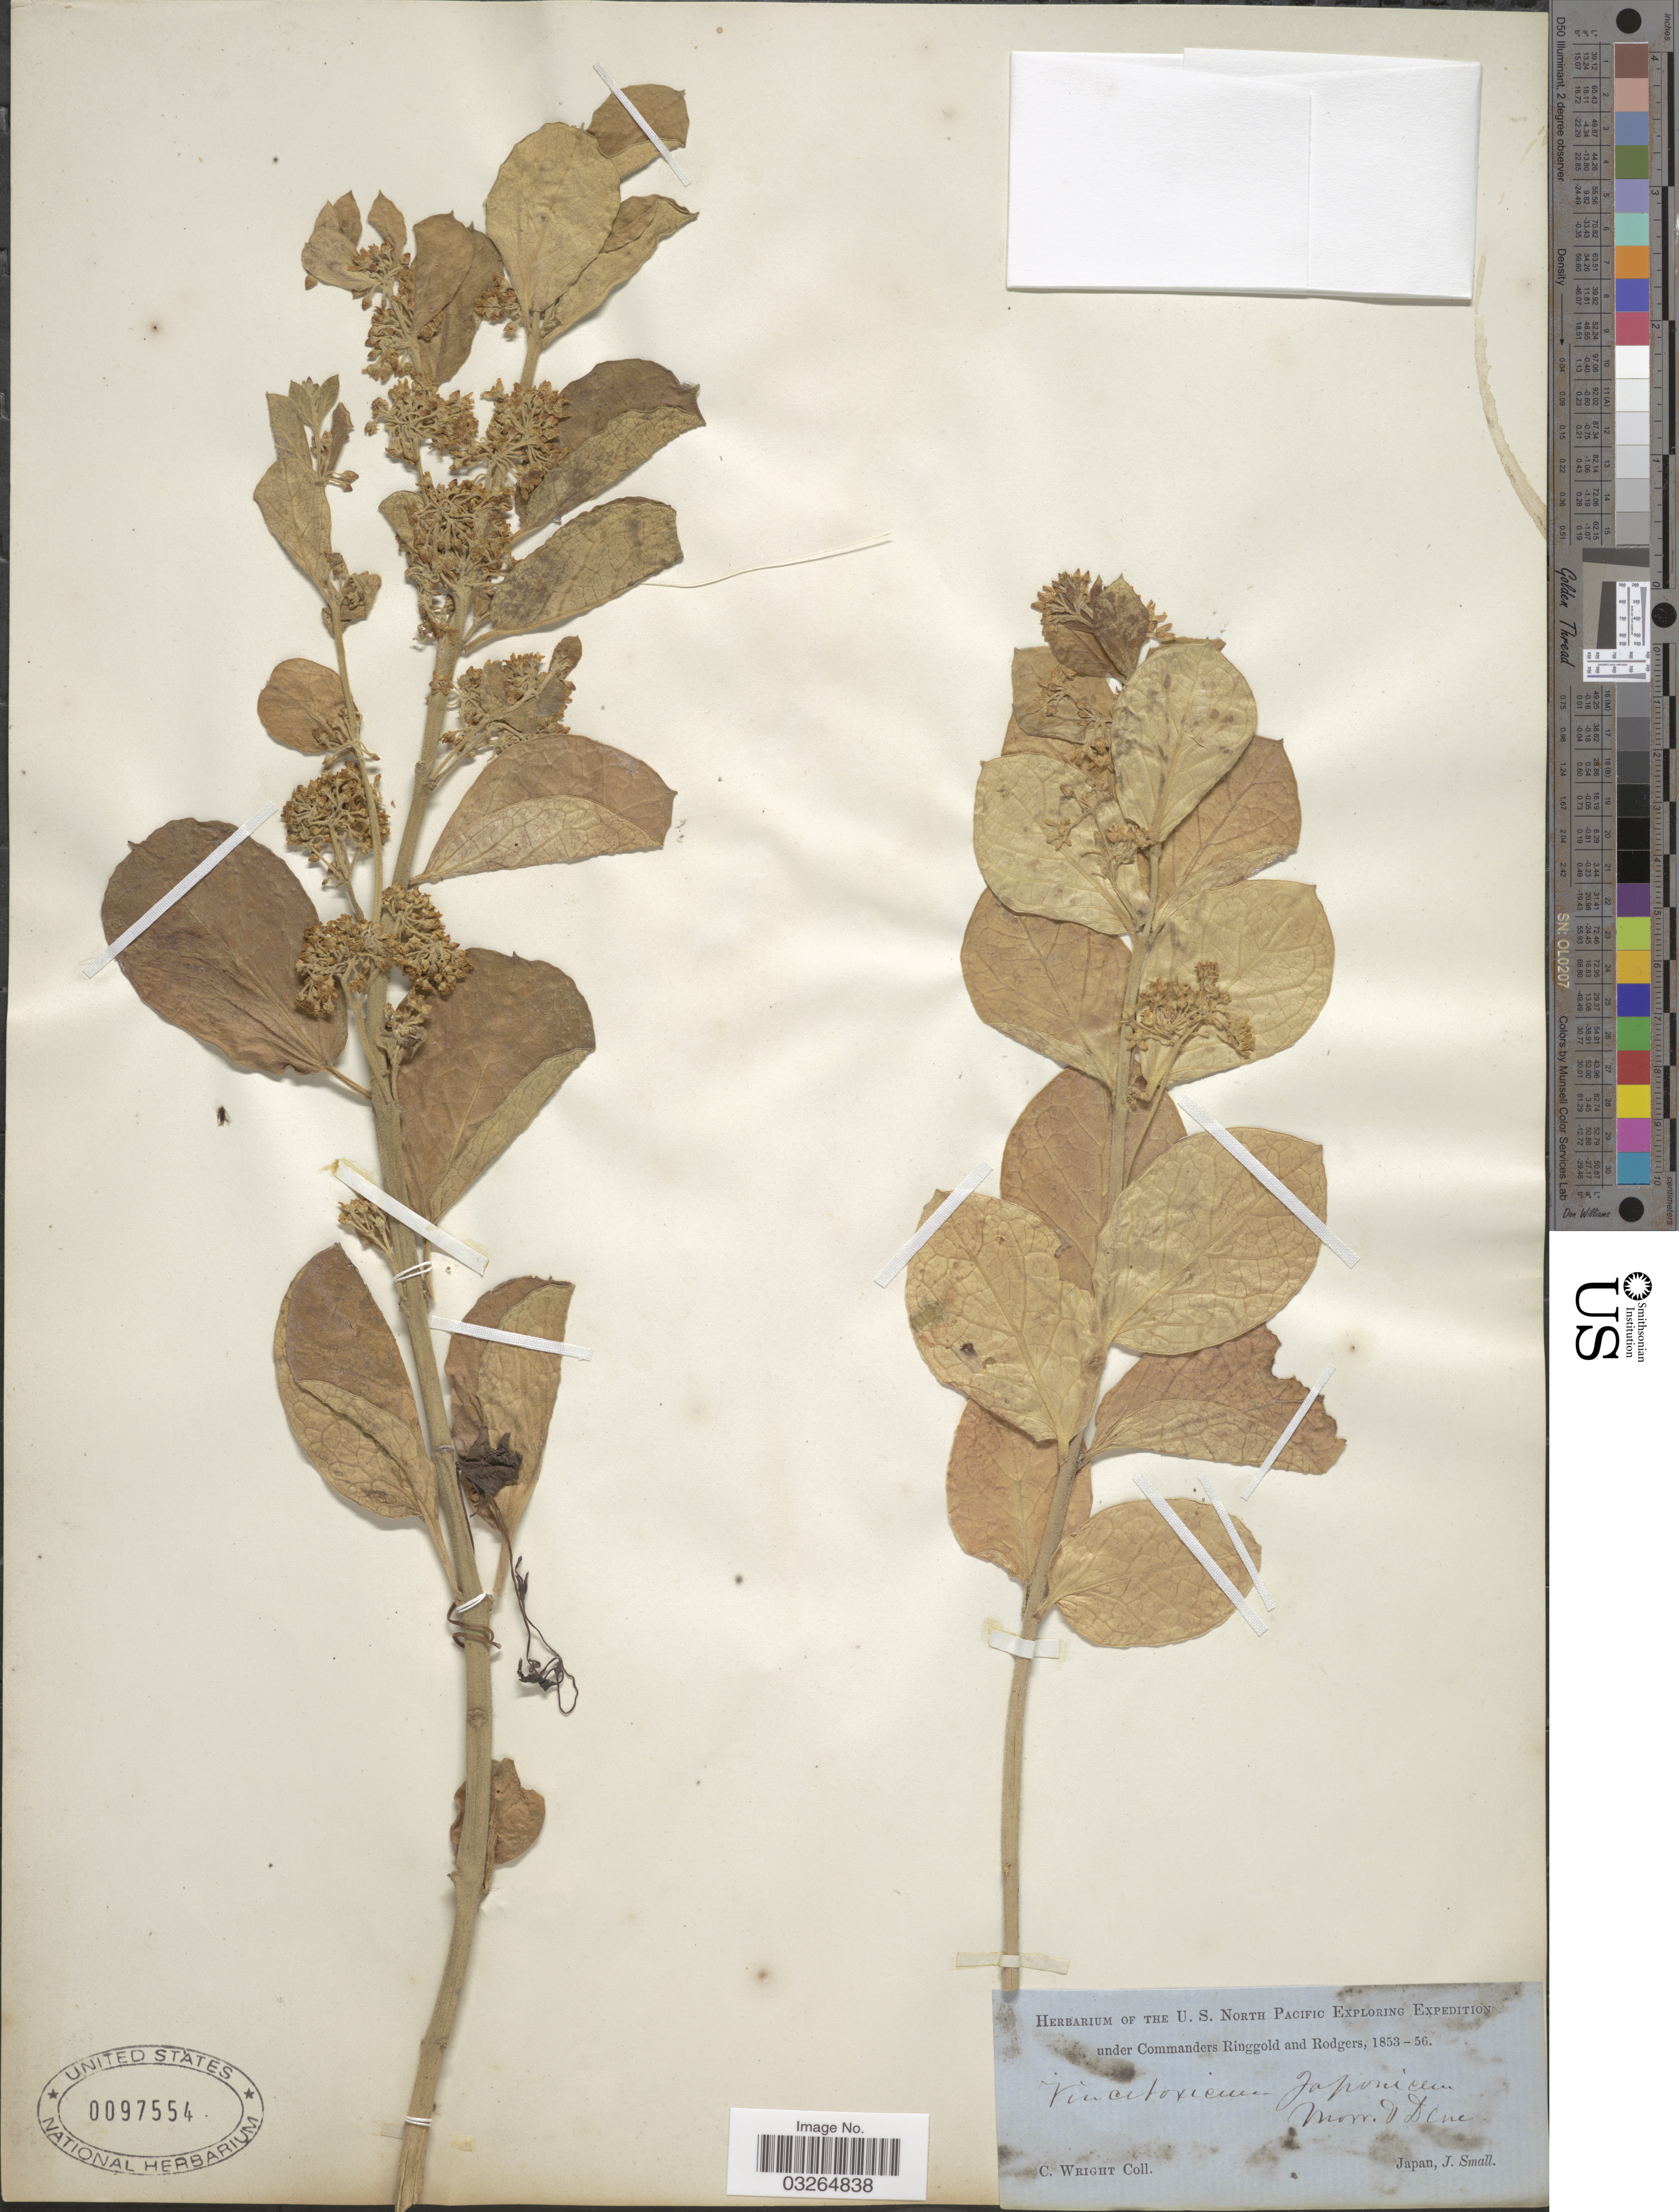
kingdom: Plantae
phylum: Tracheophyta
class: Magnoliopsida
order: Gentianales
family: Apocynaceae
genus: Cynanchum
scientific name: Cynanchum japonicum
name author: É. Morren & Decne.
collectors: C. Wright & J. Small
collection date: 1853/1856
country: Japan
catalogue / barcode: US 97554